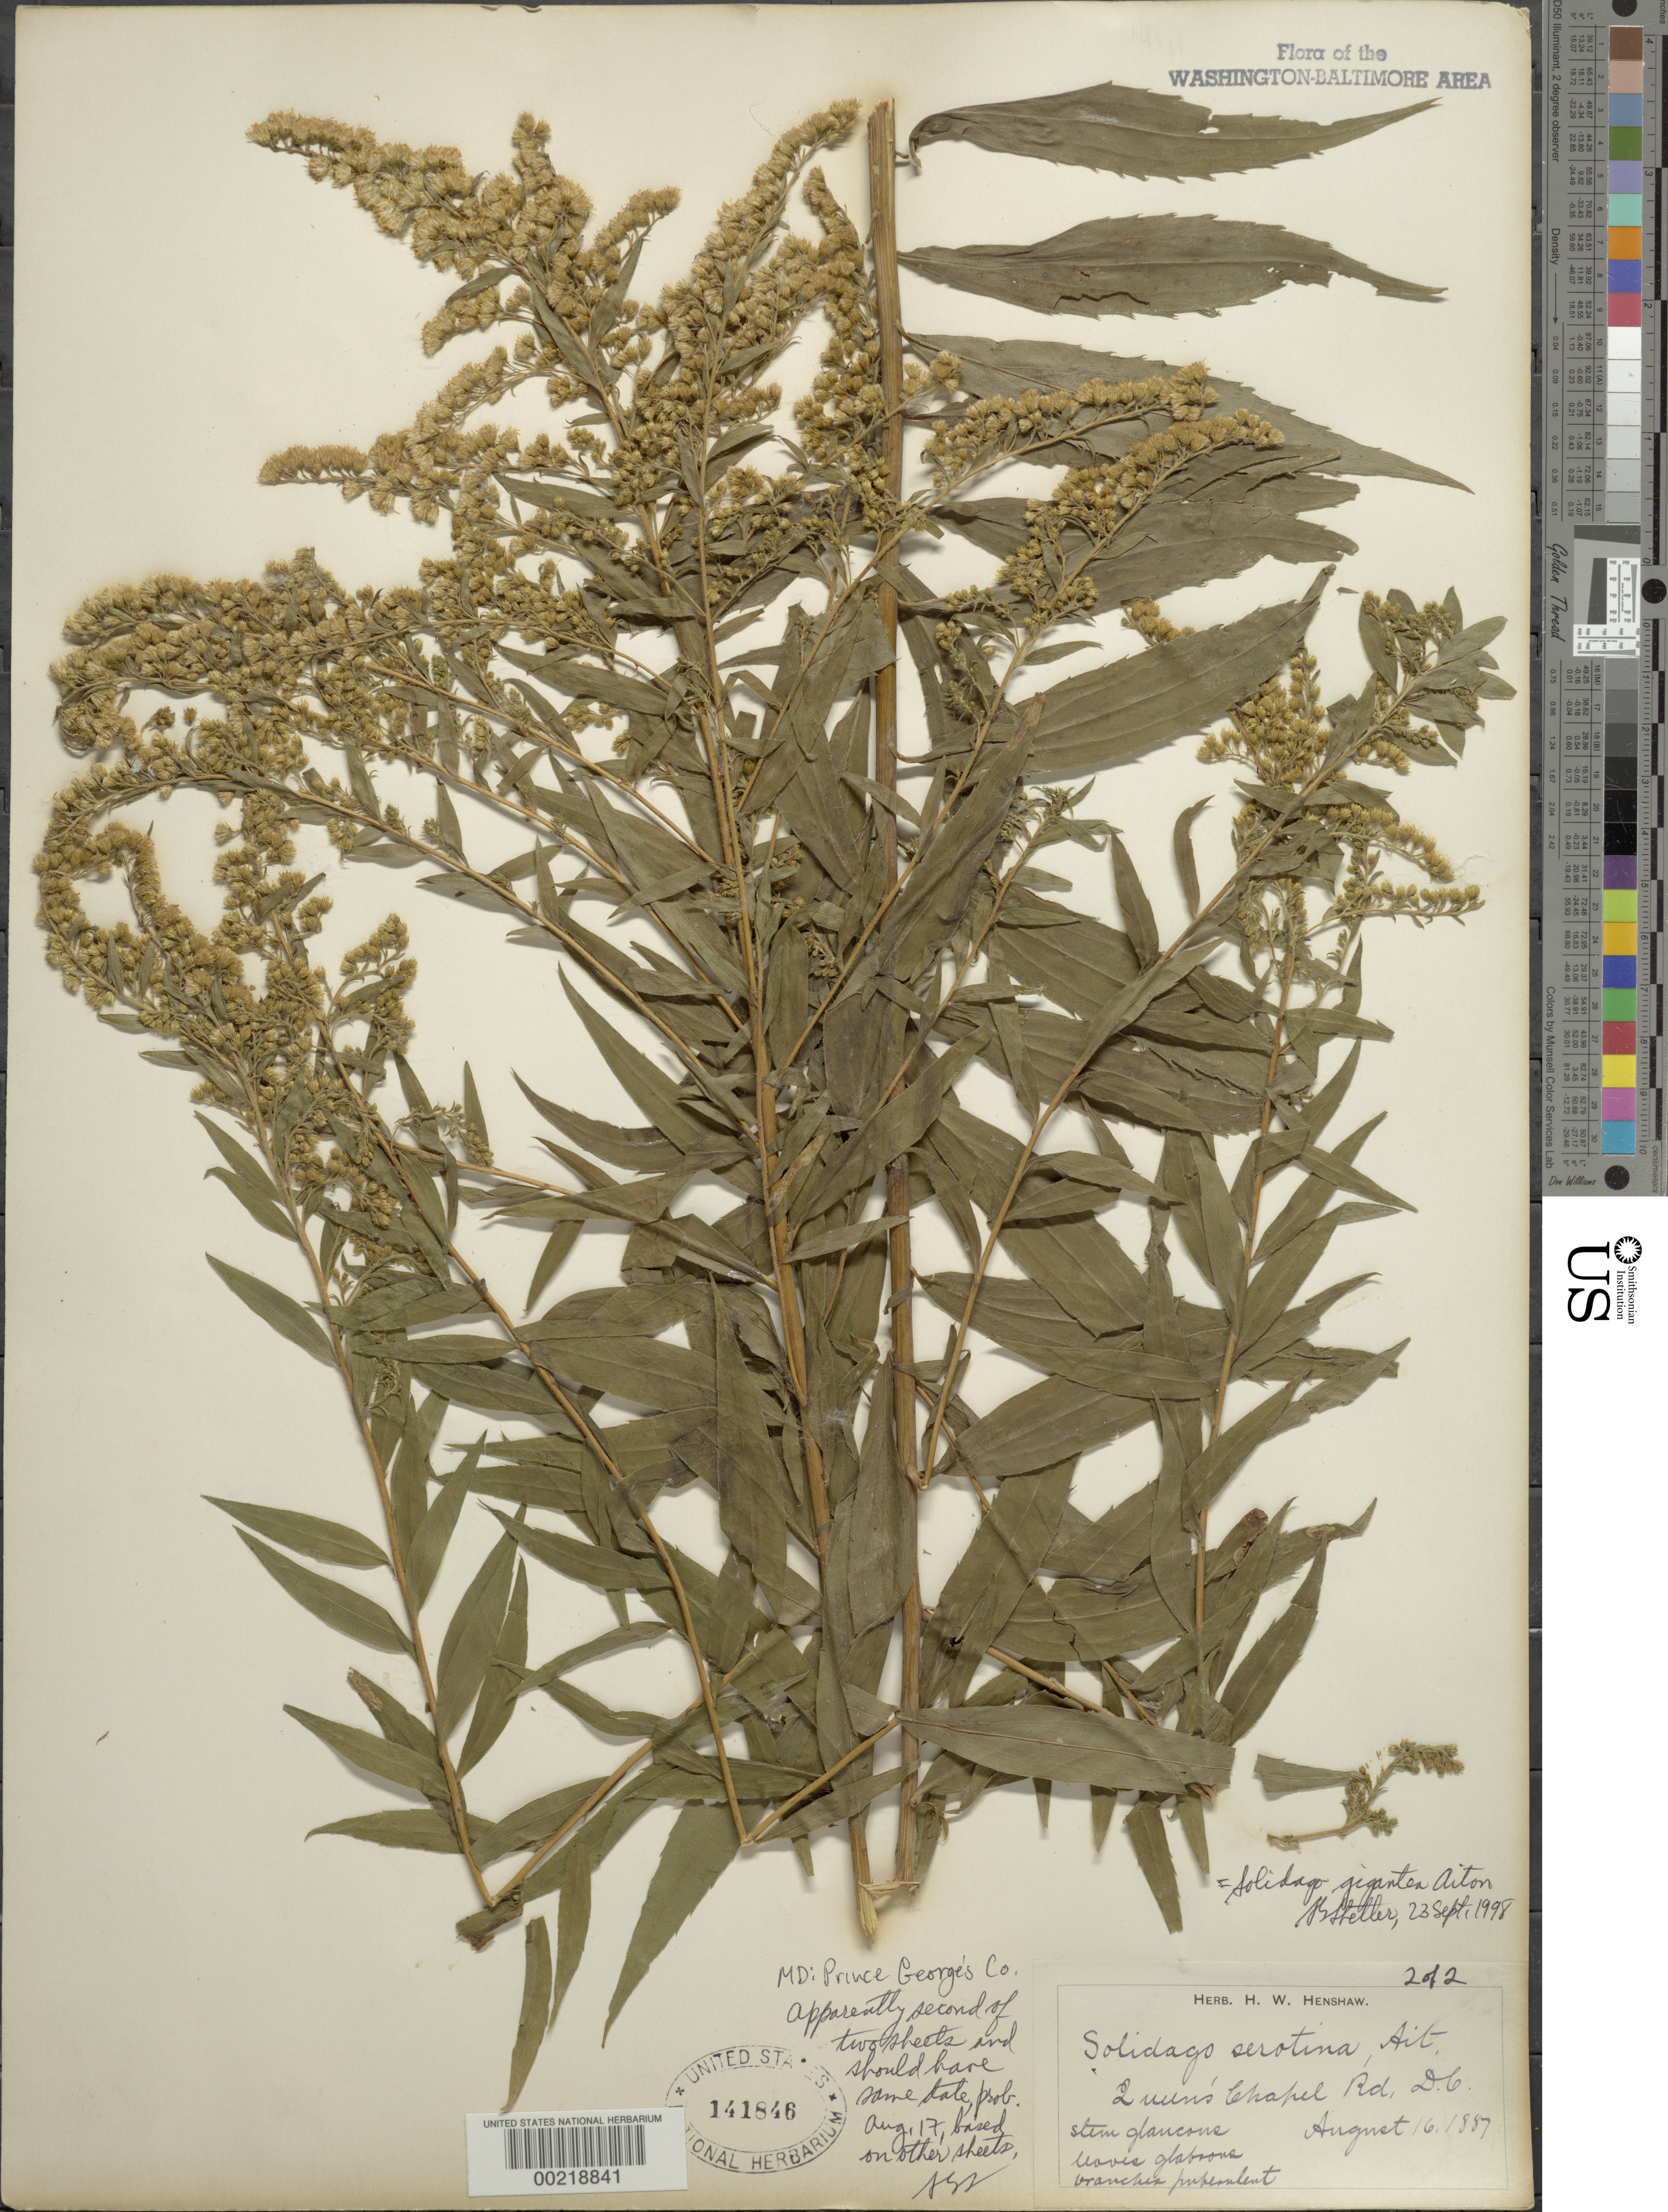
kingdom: Plantae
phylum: Tracheophyta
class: Magnoliopsida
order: Asterales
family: Asteraceae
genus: Solidago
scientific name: Solidago gigantea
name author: Aiton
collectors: H. Henshaw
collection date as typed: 16 Aug 1887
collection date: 1887-08-16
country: United States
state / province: Maryland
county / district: Prince George's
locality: Queens Chapel Road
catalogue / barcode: US 141846